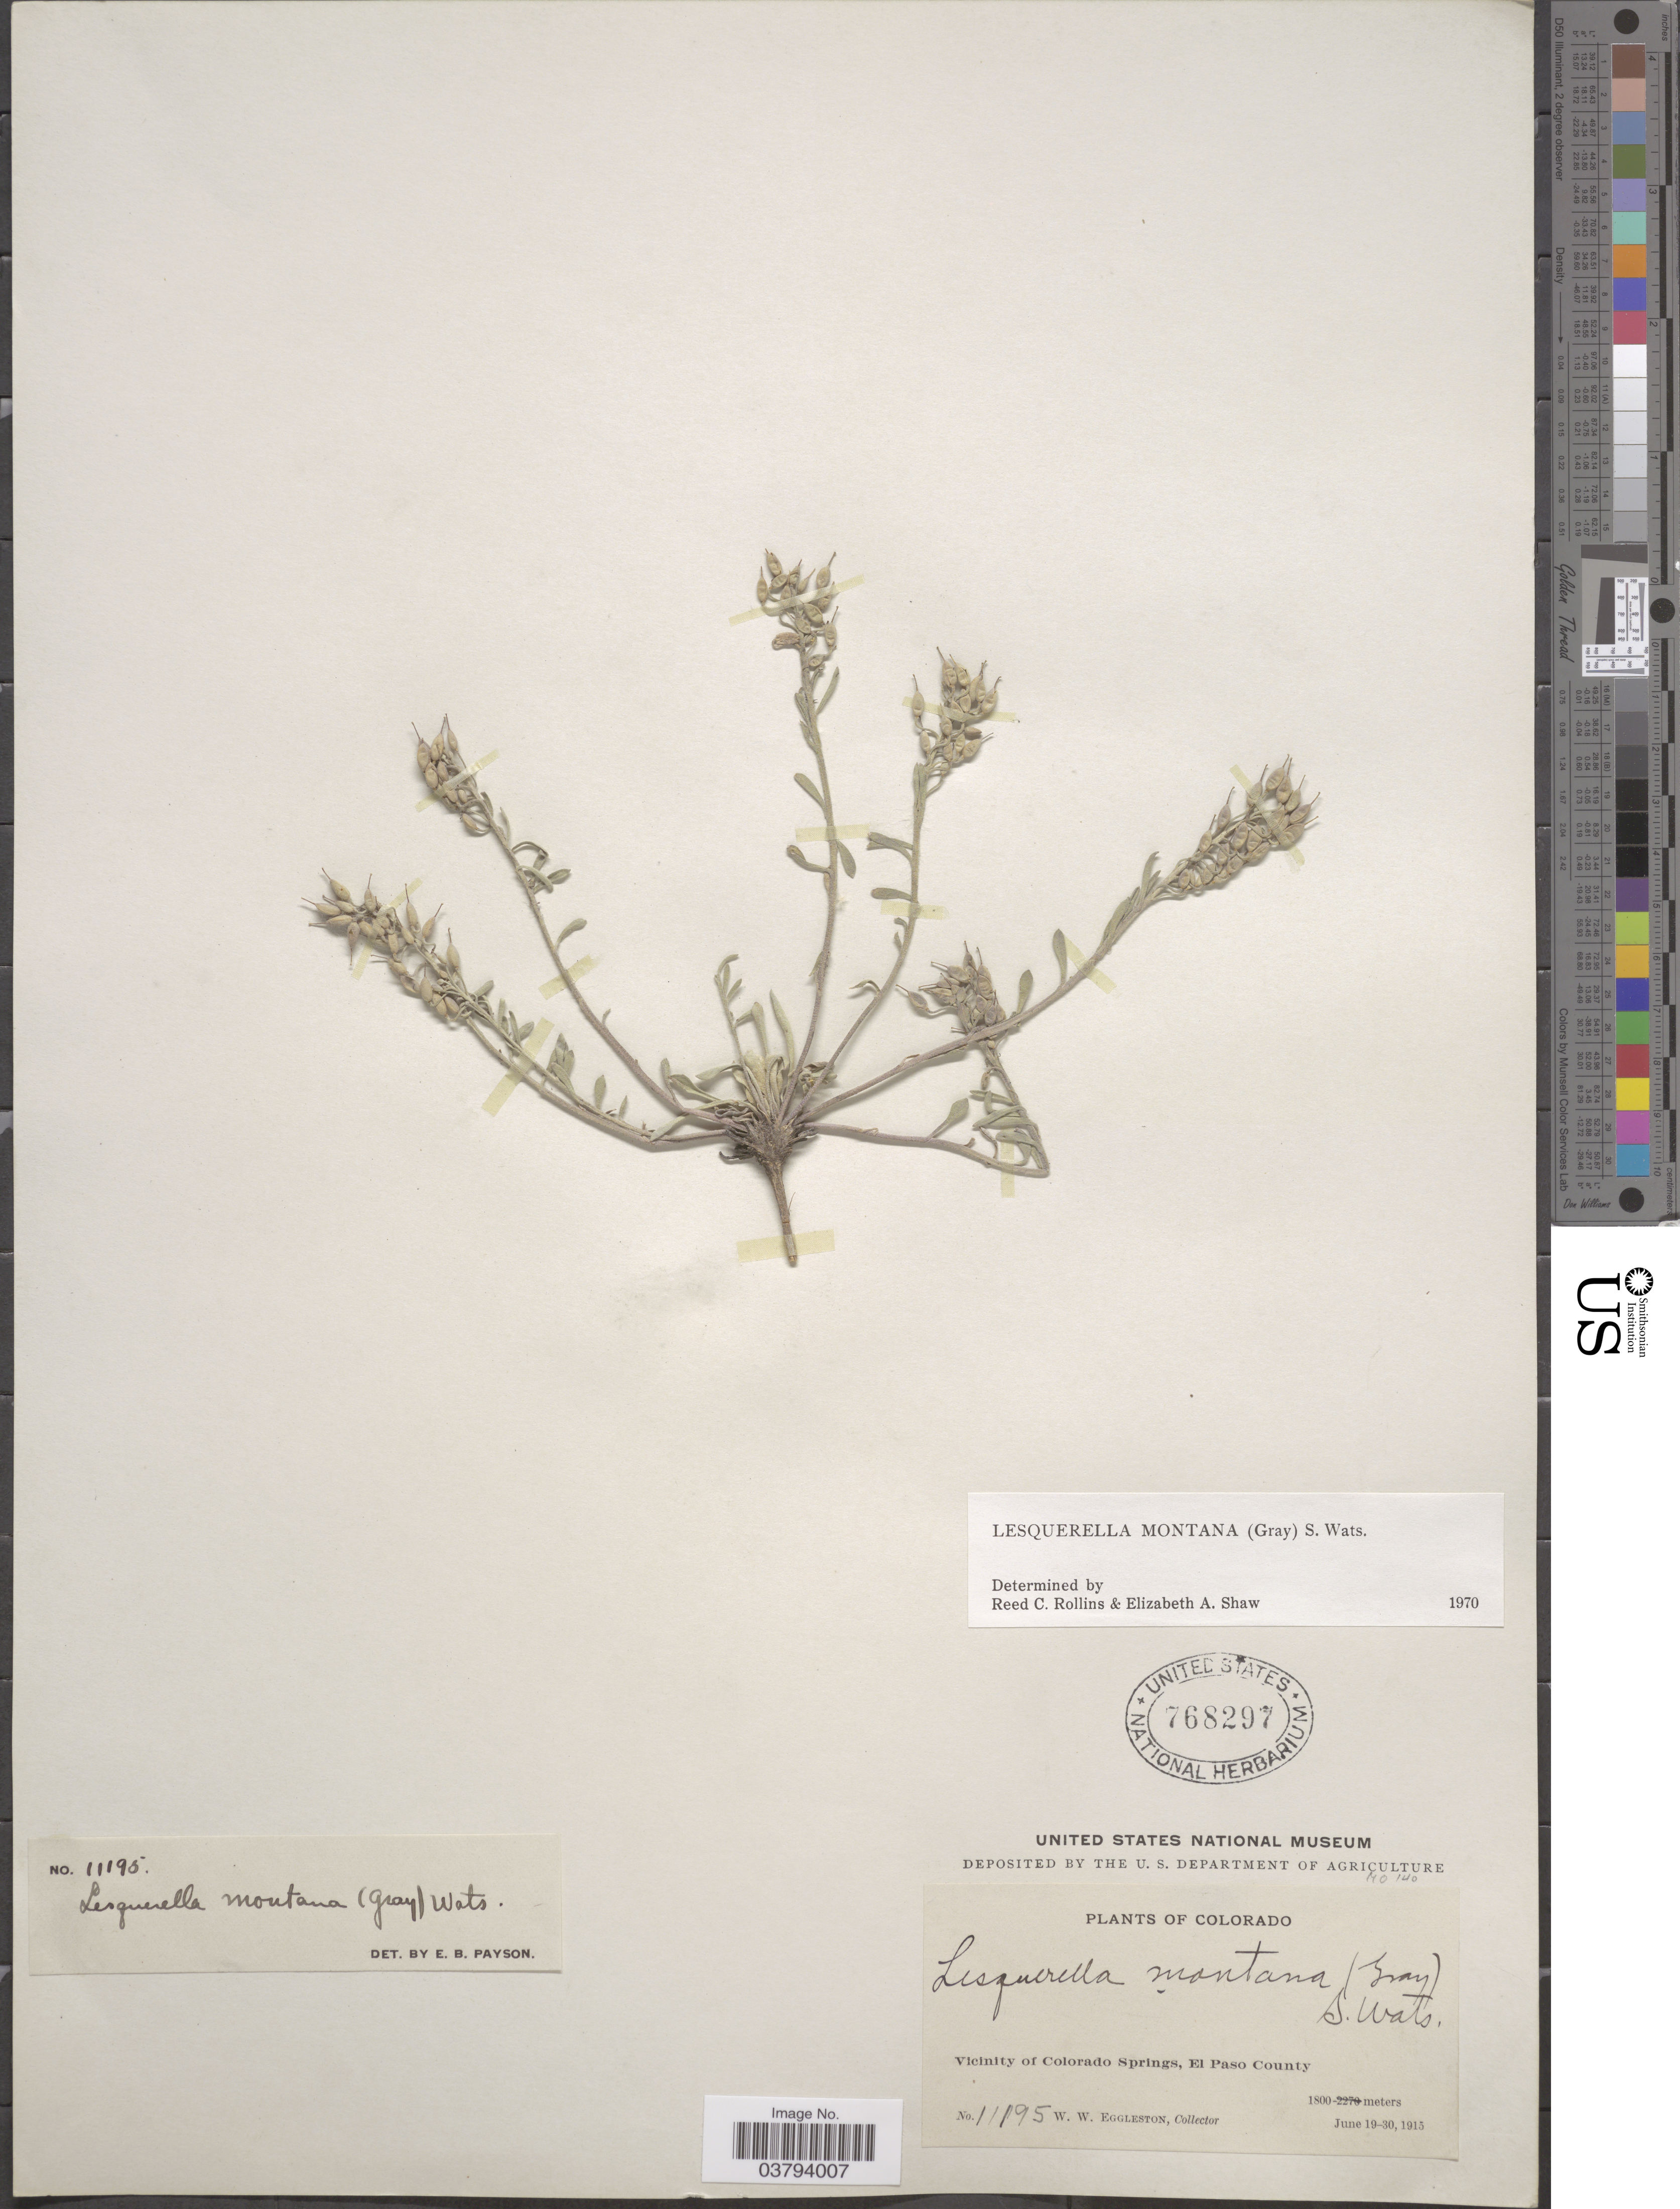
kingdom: Plantae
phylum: Tracheophyta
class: Magnoliopsida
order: Brassicales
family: Brassicaceae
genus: Lesquerella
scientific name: Lesquerella montana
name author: (A. Gray) S. Watson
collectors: W. W. Eggleston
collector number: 11195*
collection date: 1915-06-19/1915-06-30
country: United States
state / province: Colorado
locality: Vicinity of Colorado Springs, El Paso County.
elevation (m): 1800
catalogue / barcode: US 768297